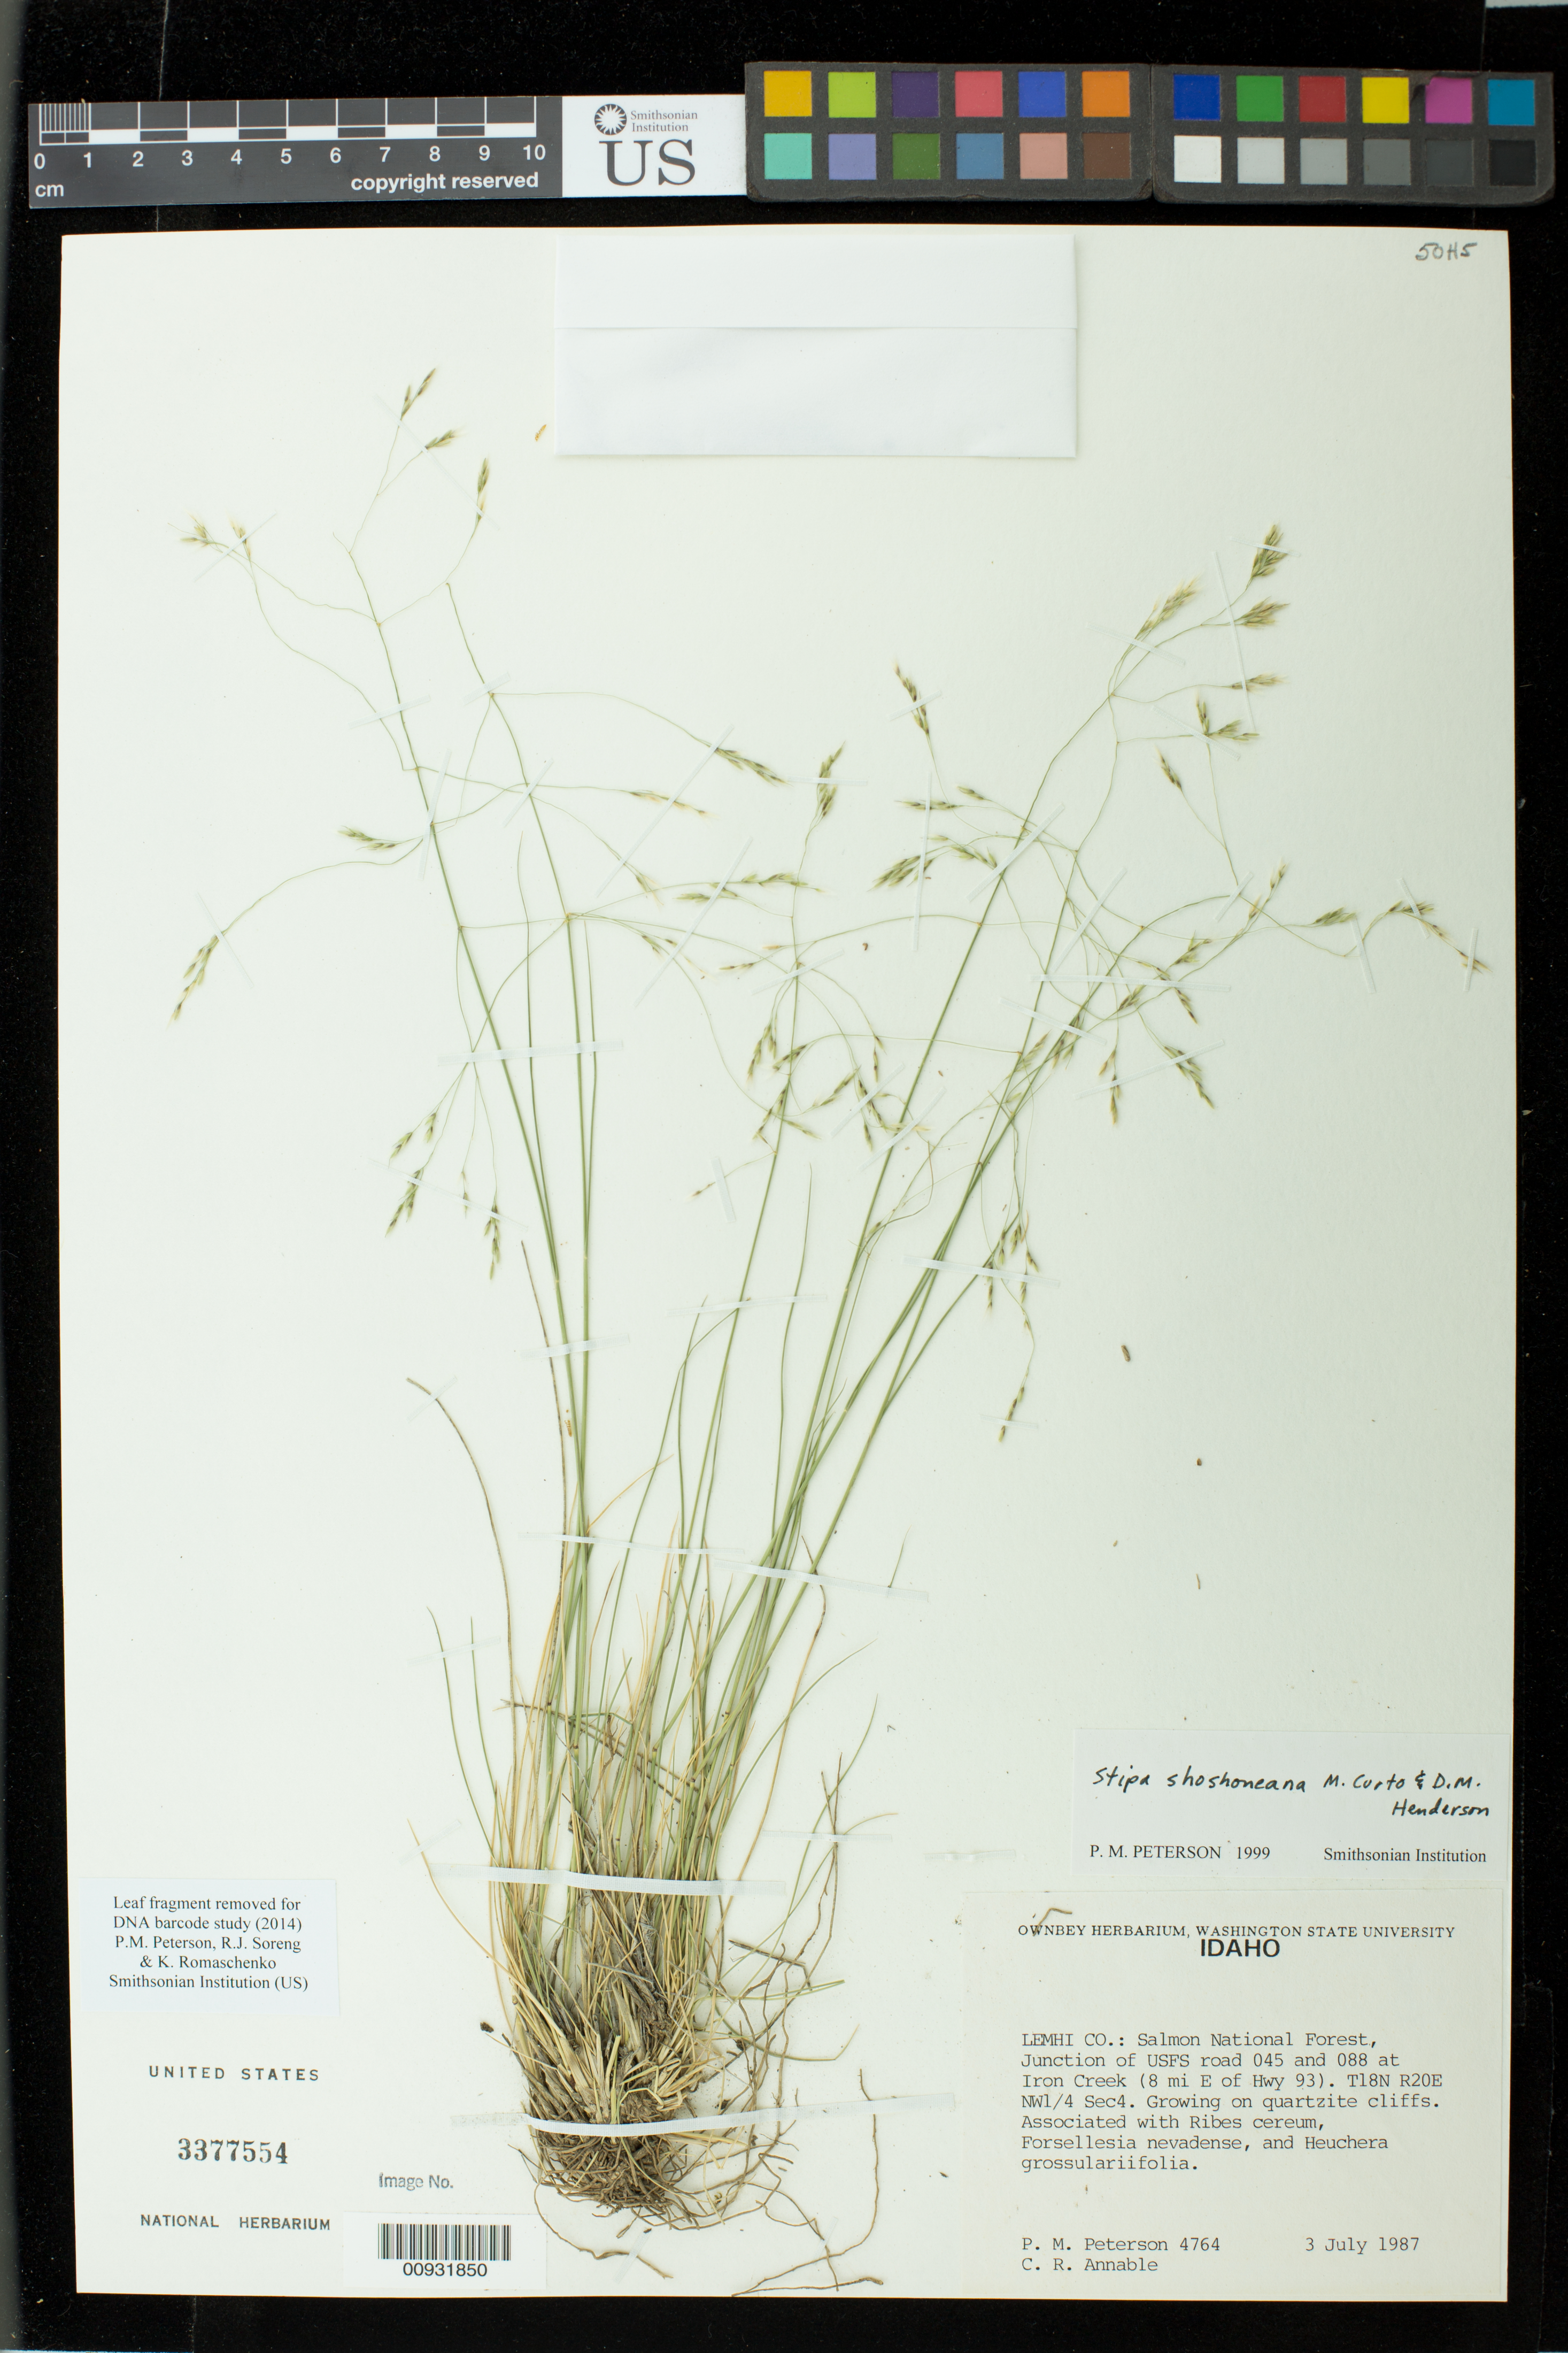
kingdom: Plantae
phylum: Tracheophyta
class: Liliopsida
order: Poales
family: Poaceae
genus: Stipa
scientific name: Stipa shoshoneana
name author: Curto & Douglass M. Hend.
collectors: P. M. Peterson & C. R. Annable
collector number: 04764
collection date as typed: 03 Jul 1987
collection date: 1987-07-03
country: United States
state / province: Idaho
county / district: Lemhi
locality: Junction of forest service road 045 and 088, Salmon National Forest, Iron Creek, 8 miles East of Hwy 93. T18N R20E NW1/4 Sec.4.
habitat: On quartzite cliffs, associated with Cercocarpus ledifolius, Agropyron spicatum, Ribes cereum, Forsellesia nevadense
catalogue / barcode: US 3377554